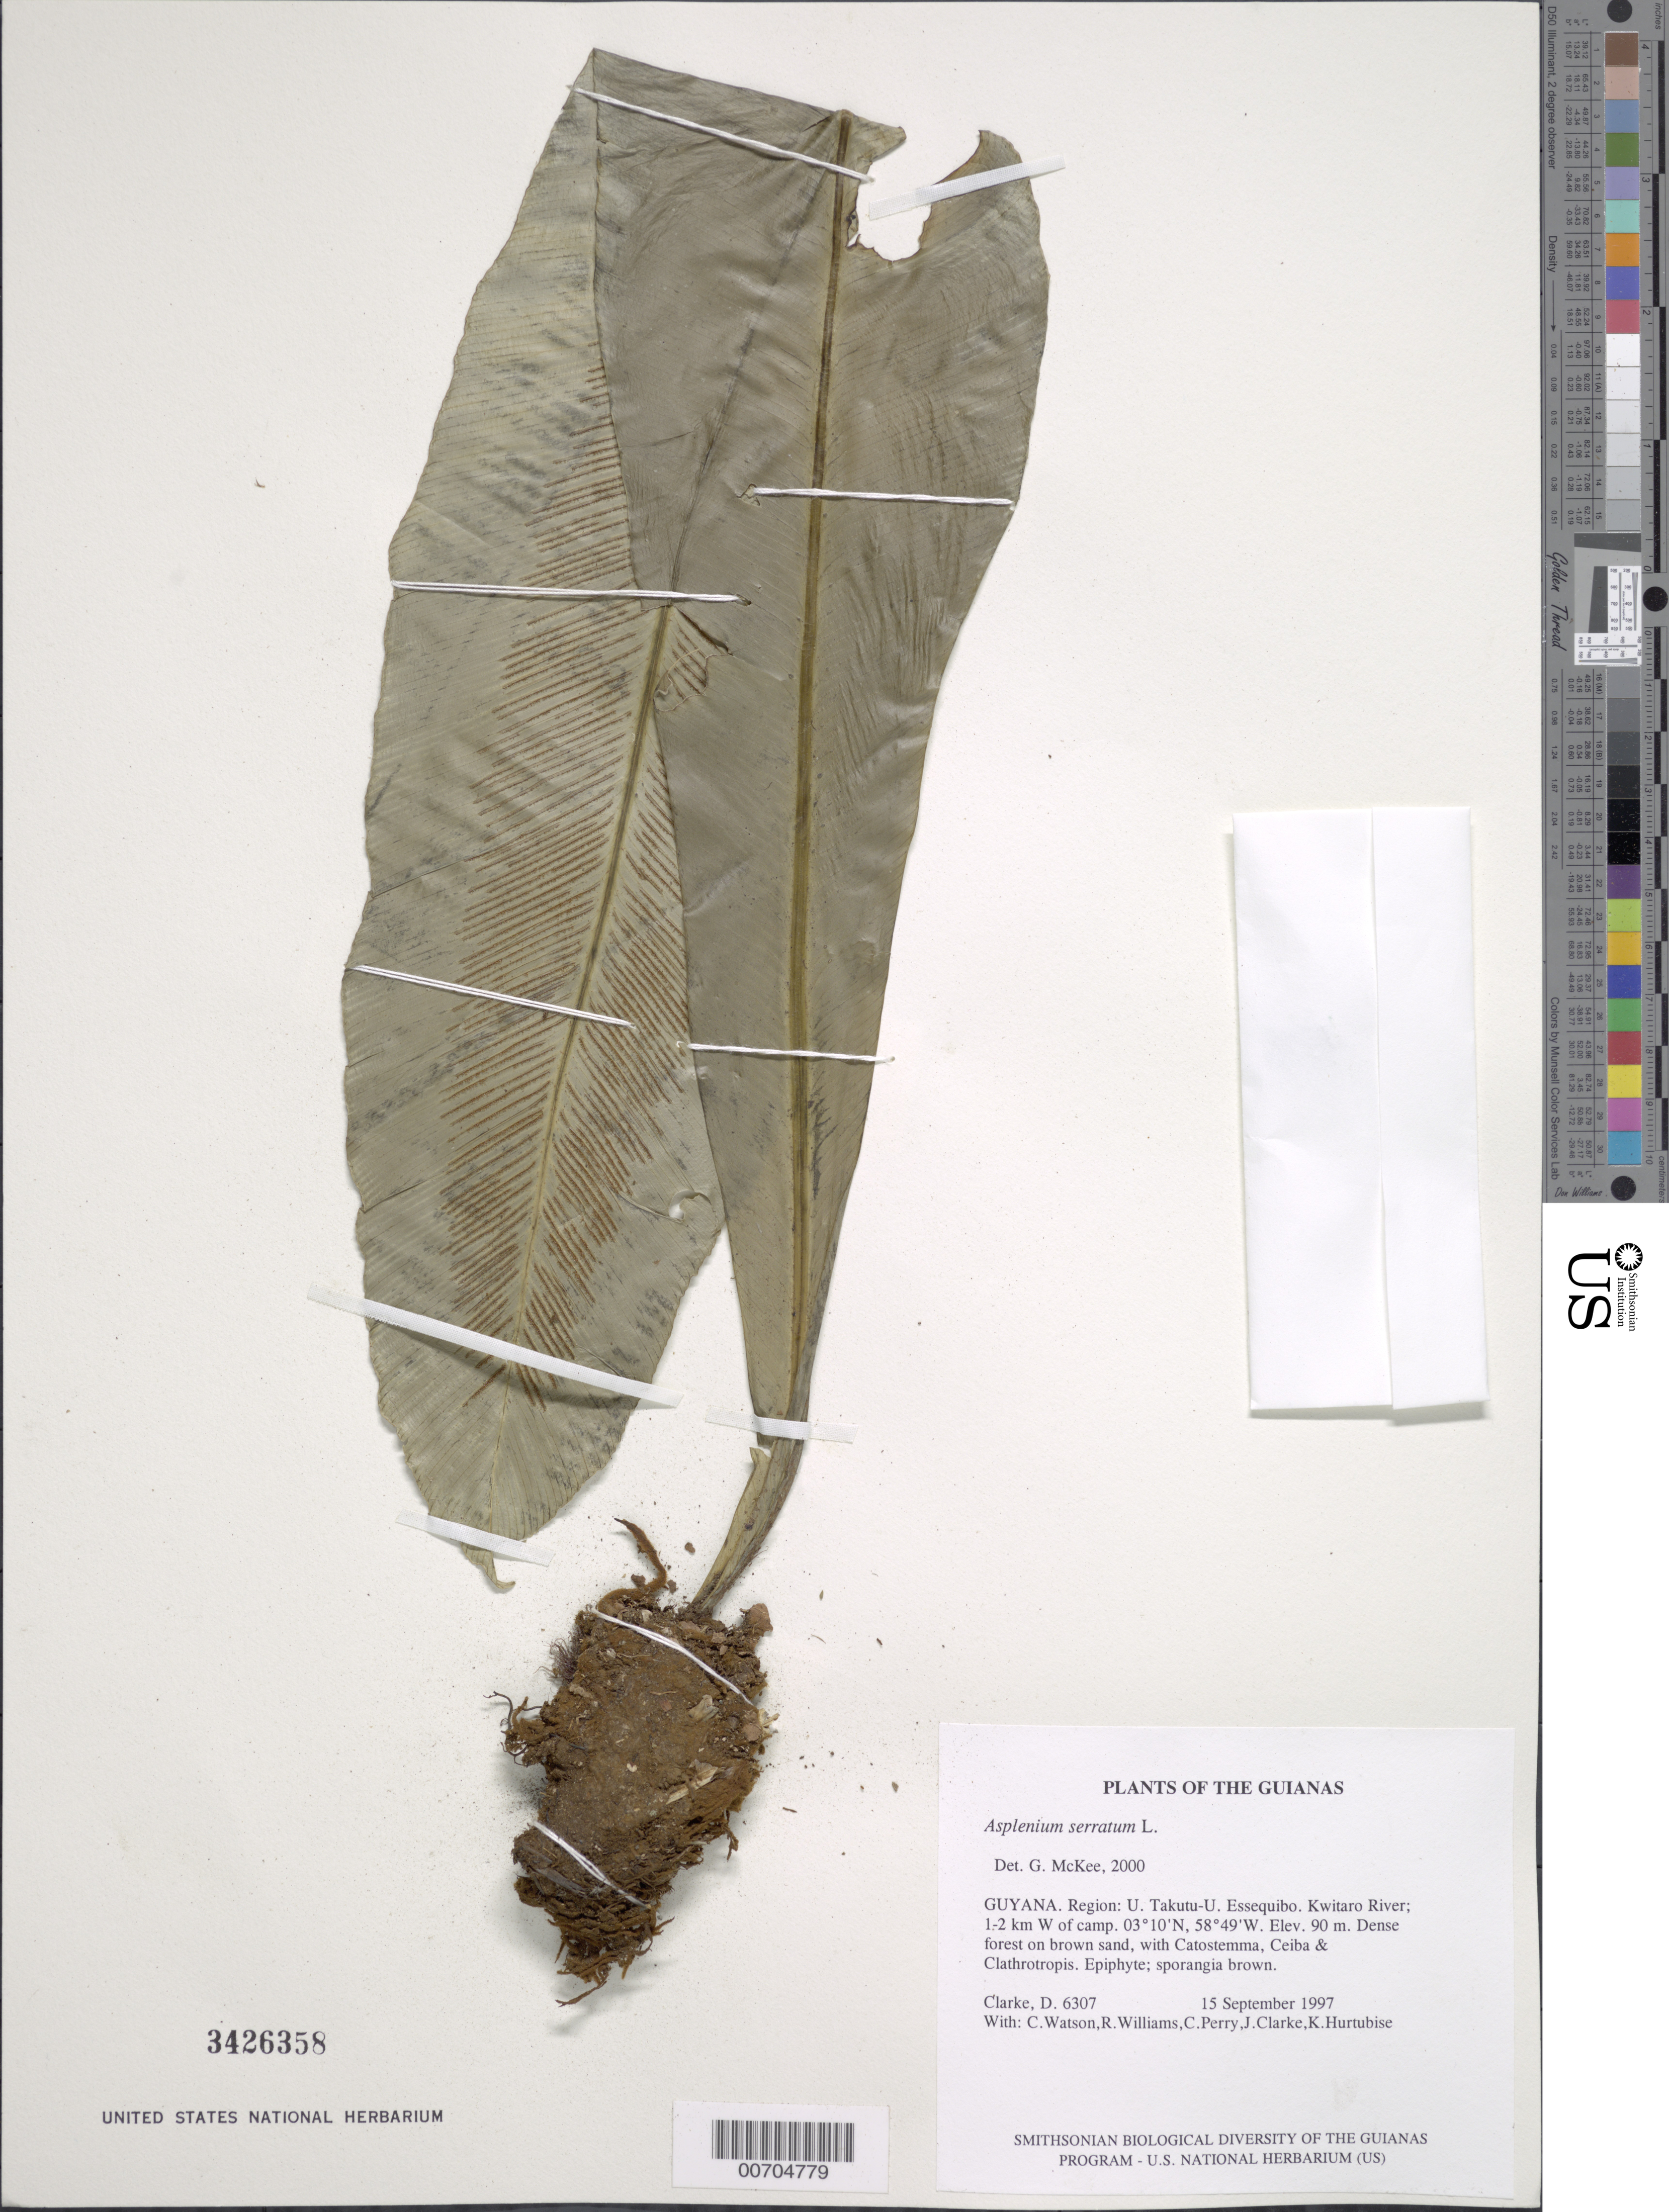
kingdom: Plantae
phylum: Tracheophyta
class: Polypodiopsida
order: Polypodiales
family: Aspleniaceae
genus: Asplenium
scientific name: Asplenium serratum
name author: L.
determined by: McKee, G. S., (US), NMNH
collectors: H. D. Clarke, C. Watson, R. Williams, C. Perry, J. Clarke & K. Hurtubise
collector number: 6307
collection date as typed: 15 September 1997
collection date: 1997-09-15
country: Guyana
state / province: U. Takutu-U. Essequibo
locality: Kwitaro River; 1-2 km W of camp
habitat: Dense forest on brown sand, with Catostemma, Ceiba & Clathrotropis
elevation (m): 90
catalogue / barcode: US 3426358